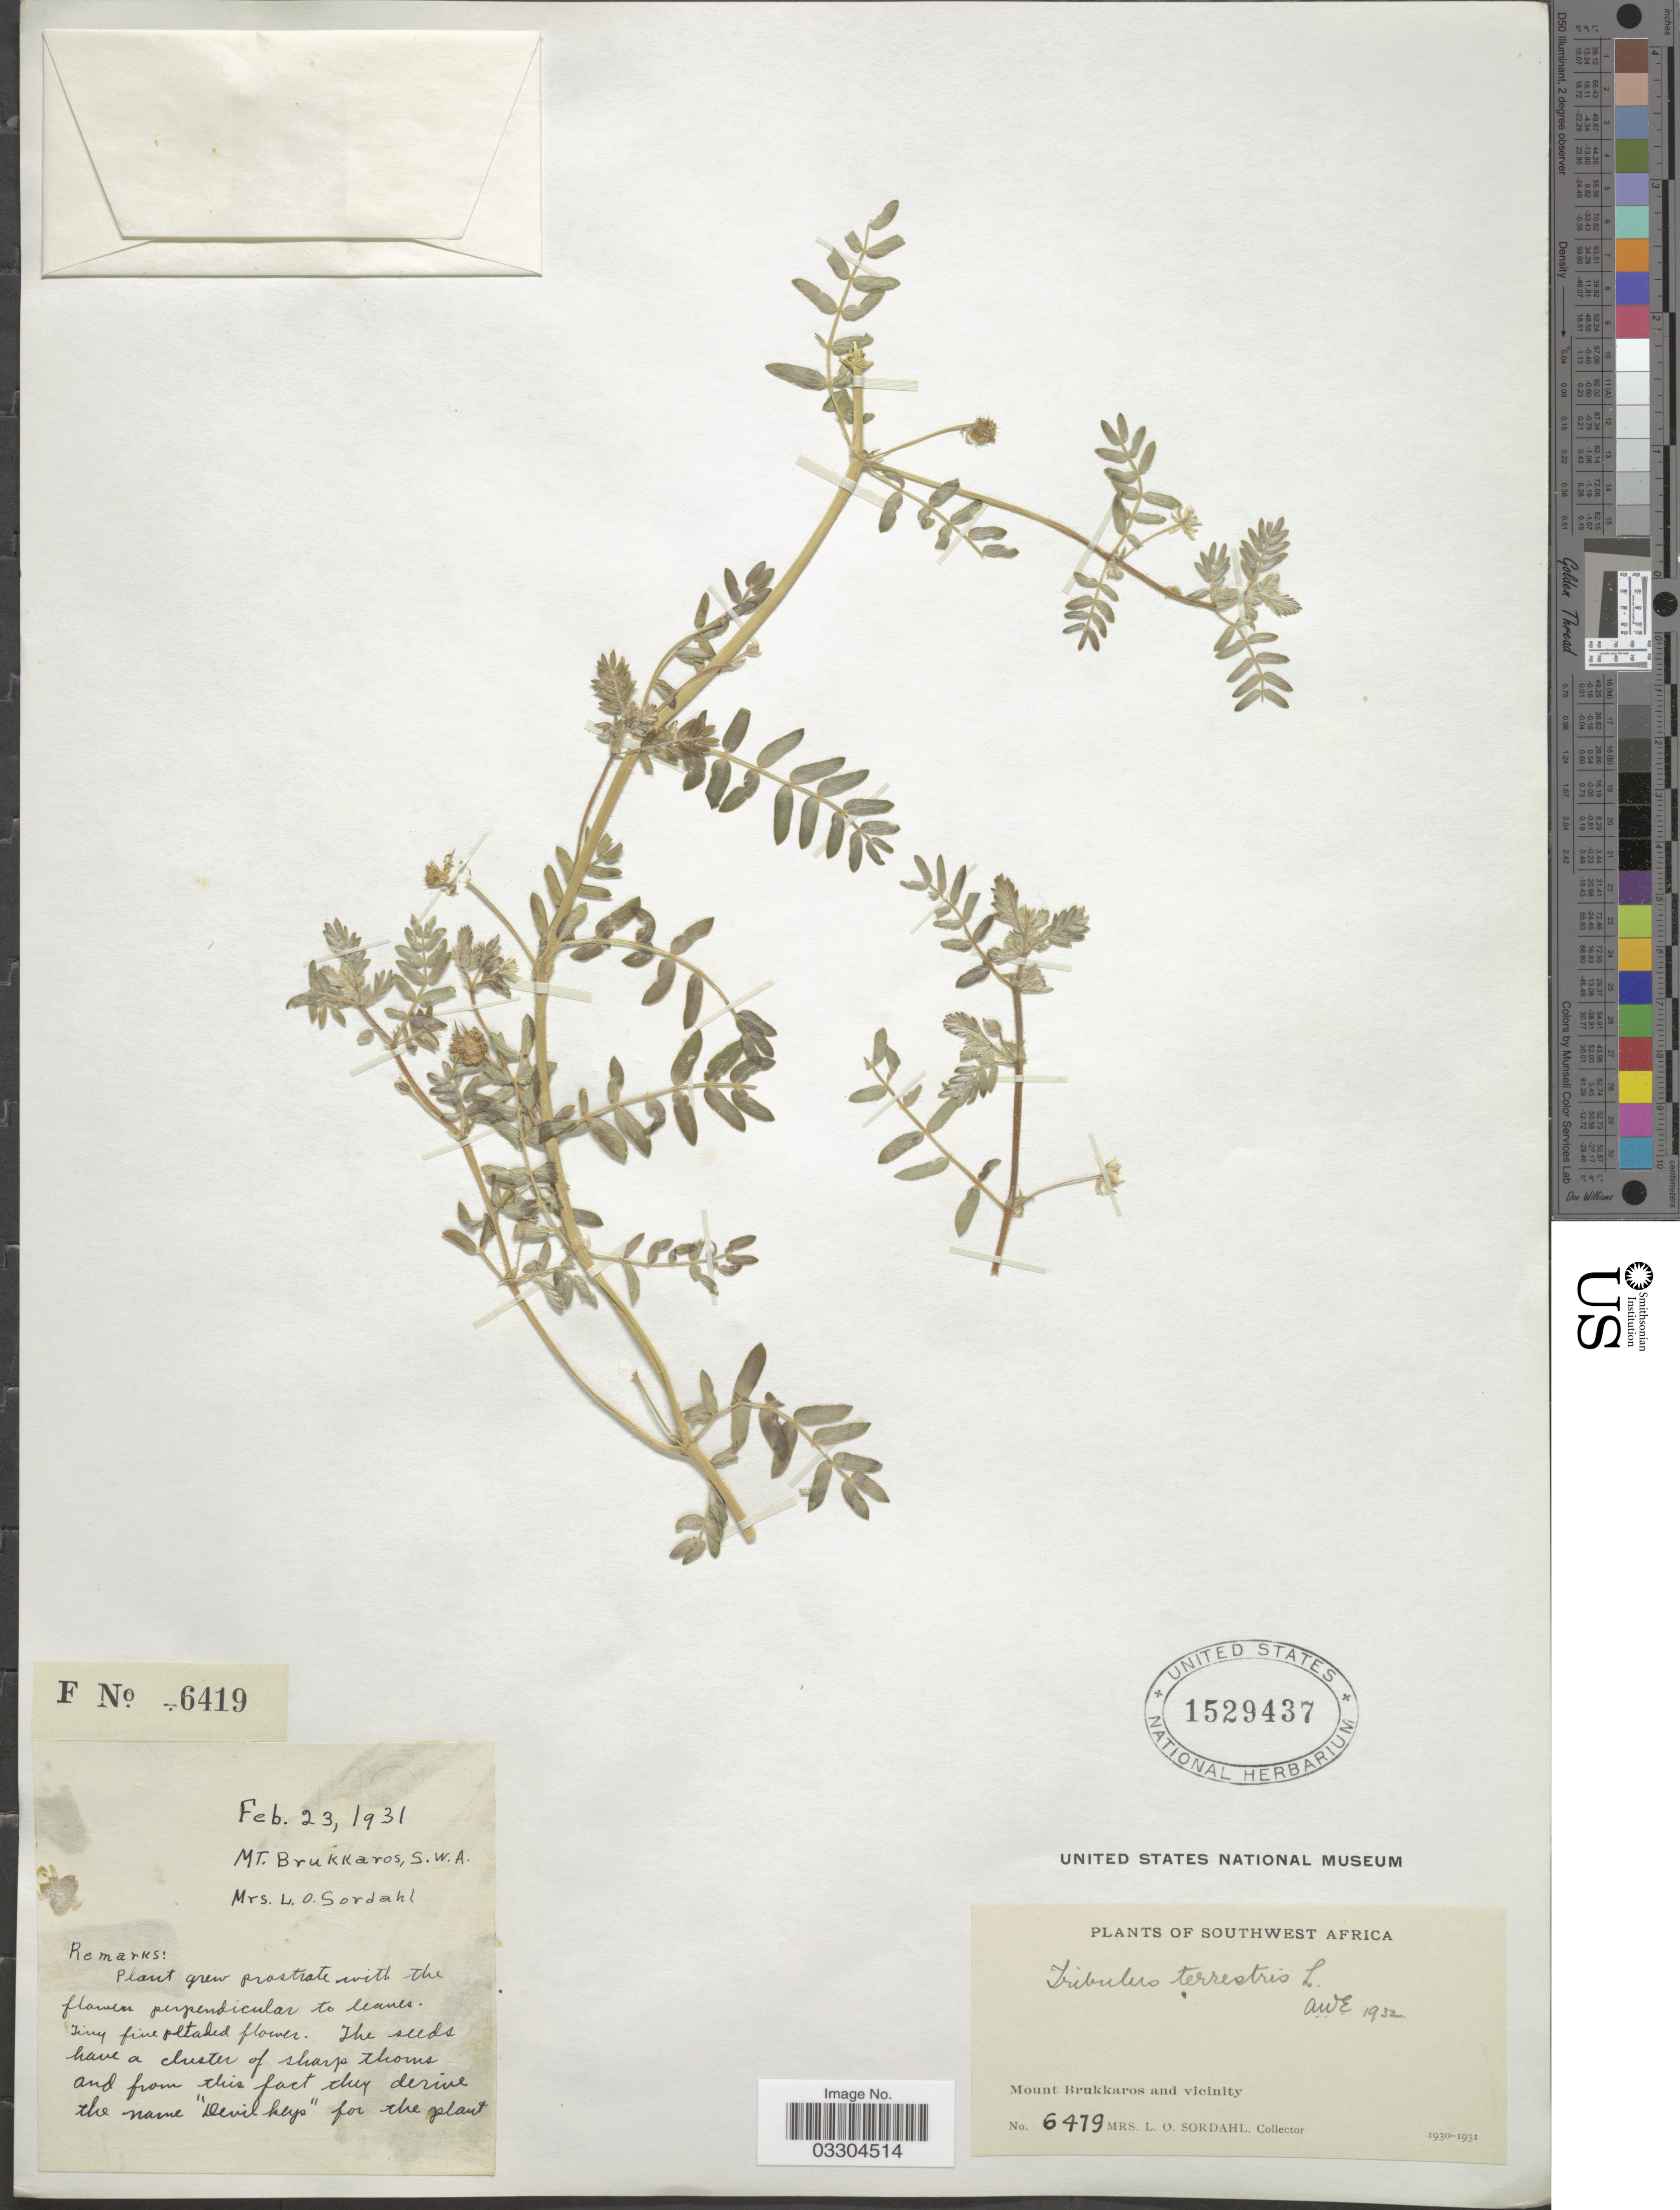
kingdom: Plantae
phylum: Tracheophyta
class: Magnoliopsida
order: Zygophyllales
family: Zygophyllaceae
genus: Tribulus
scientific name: Tribulus terrestris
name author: L.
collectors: L. Sordahl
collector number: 6419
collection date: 1931-02-23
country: Namibia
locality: Southwest Africa. Mount Brukkaros and vicinity.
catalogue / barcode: US 1529437